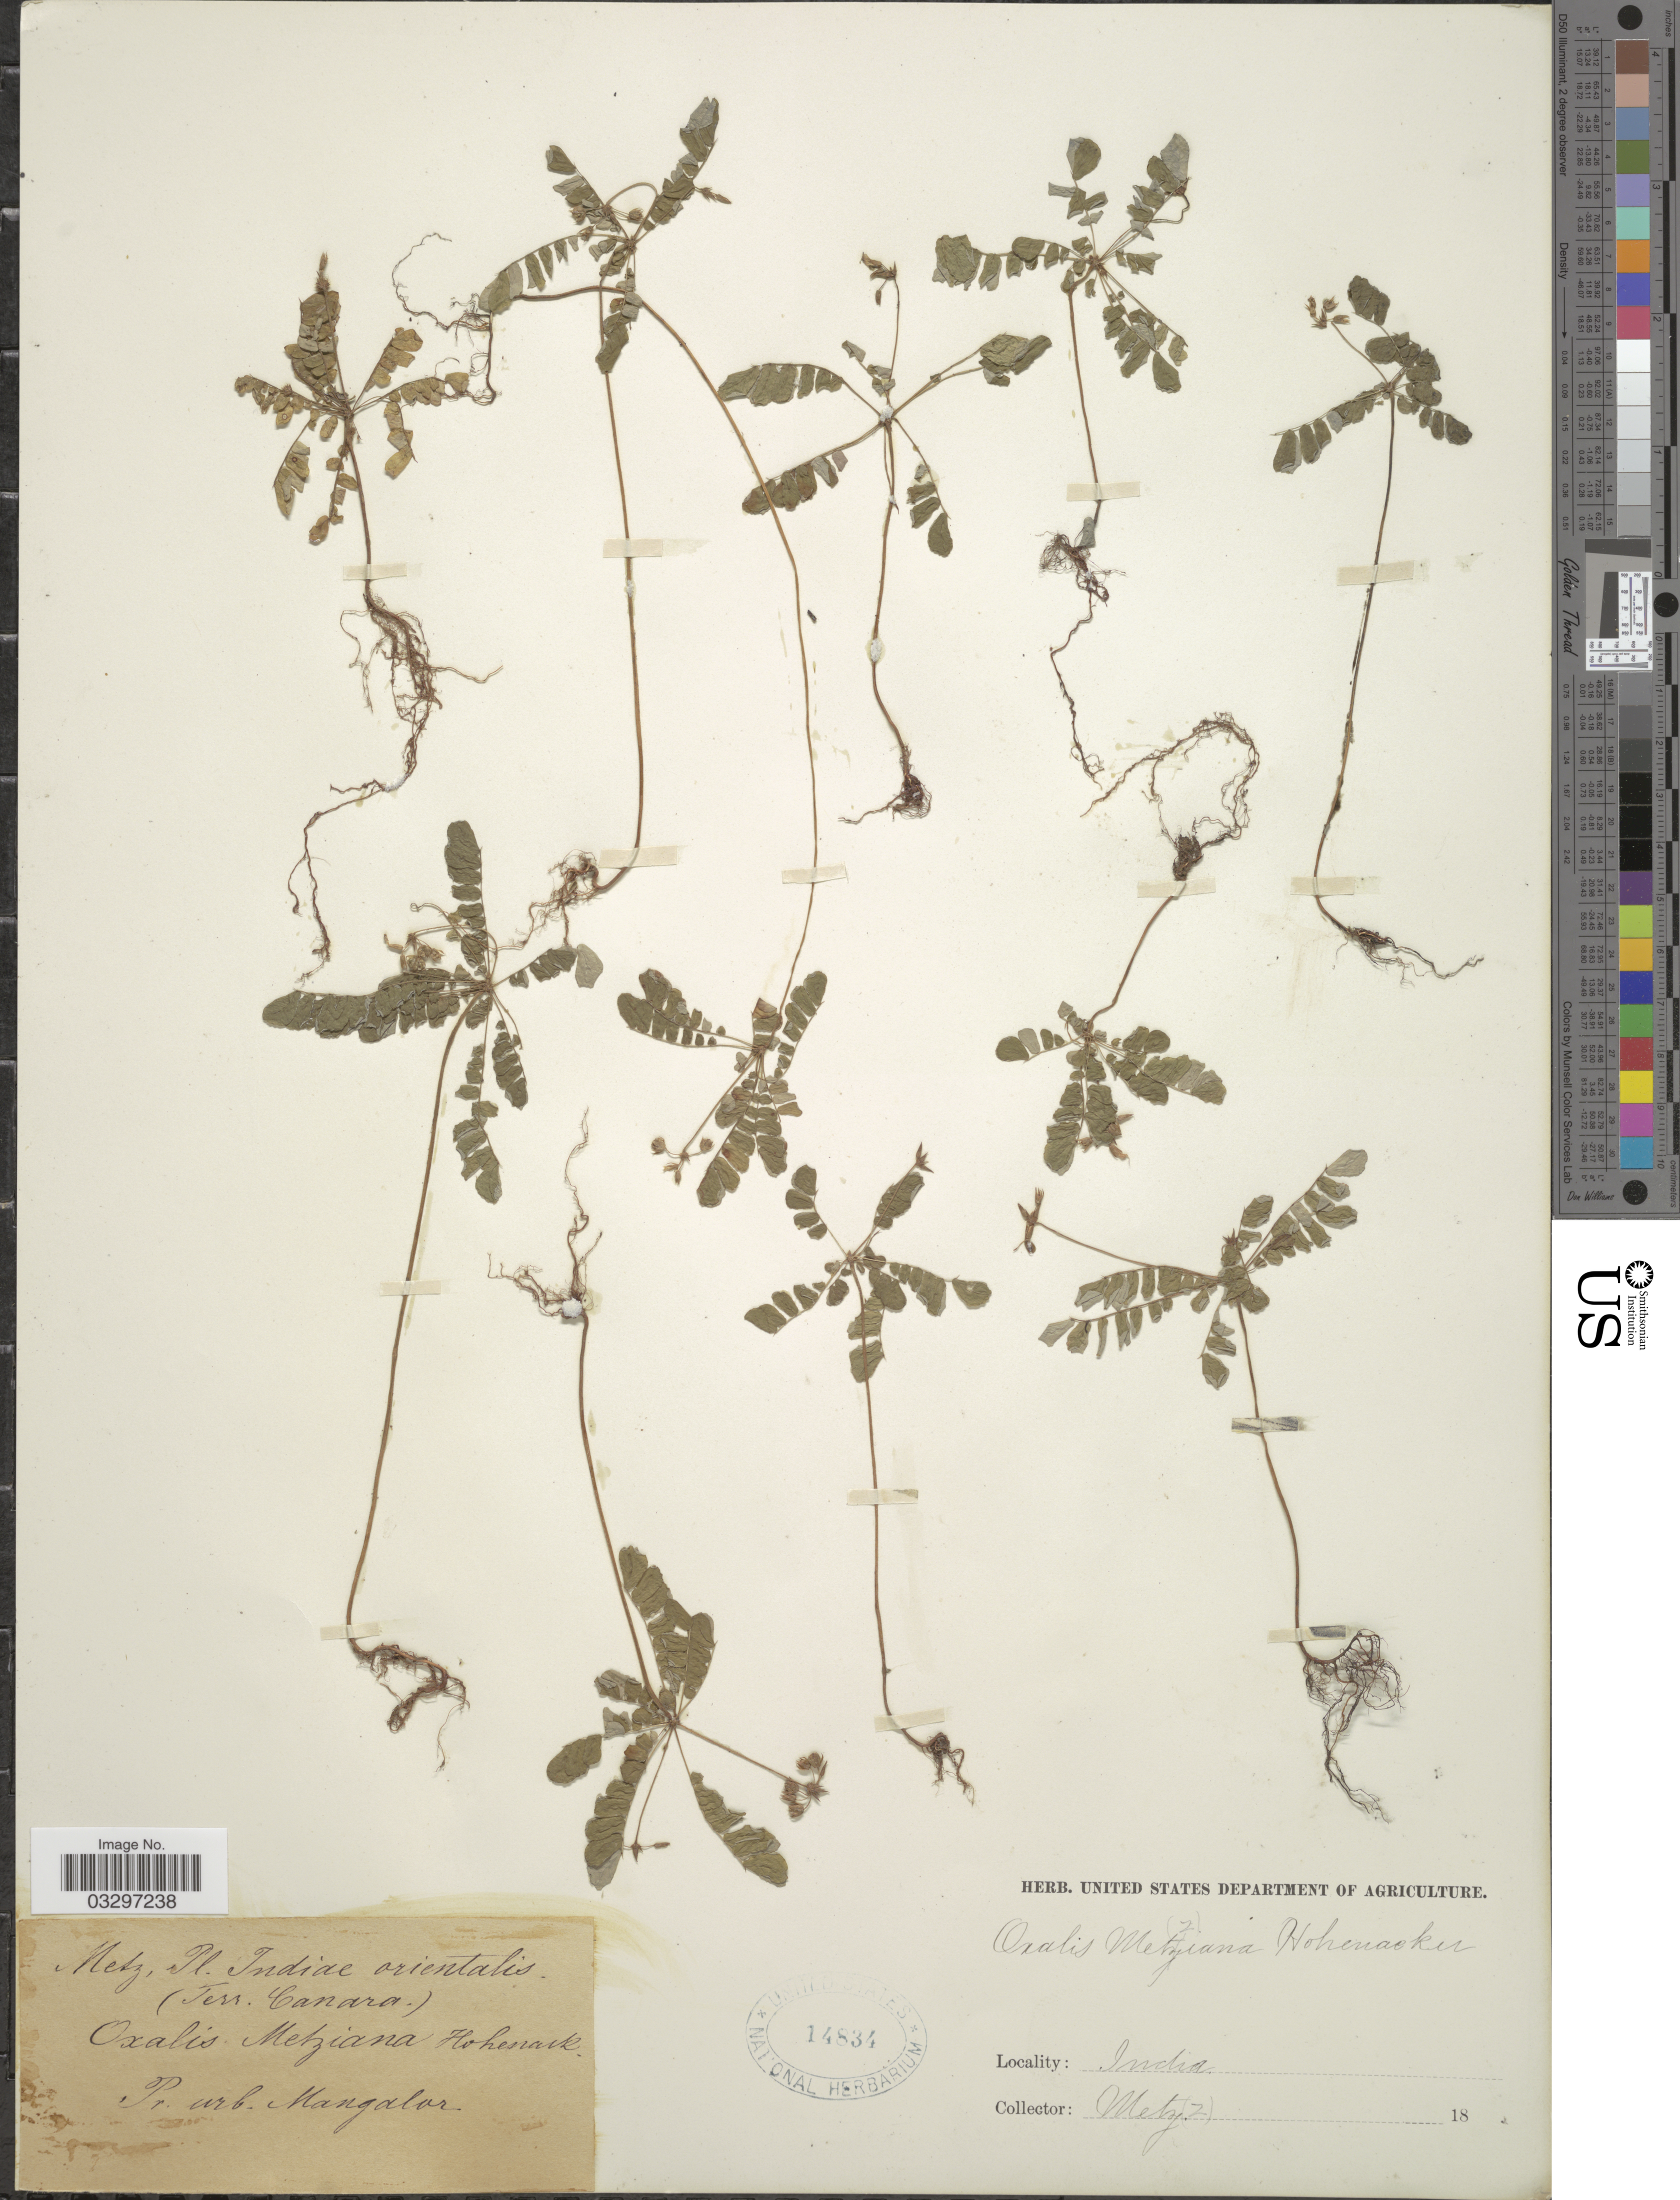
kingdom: Plantae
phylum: Tracheophyta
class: Magnoliopsida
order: Oxalidales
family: Oxalidaceae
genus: Biophytum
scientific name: Biophytum reinwardtii var. reinwardtii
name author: (Zucc.) Klotzsch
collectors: -. Metz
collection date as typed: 18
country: India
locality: Indiae orientalis (Trr. Canara). Pr. urb. Mangalor.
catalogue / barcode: US 14834